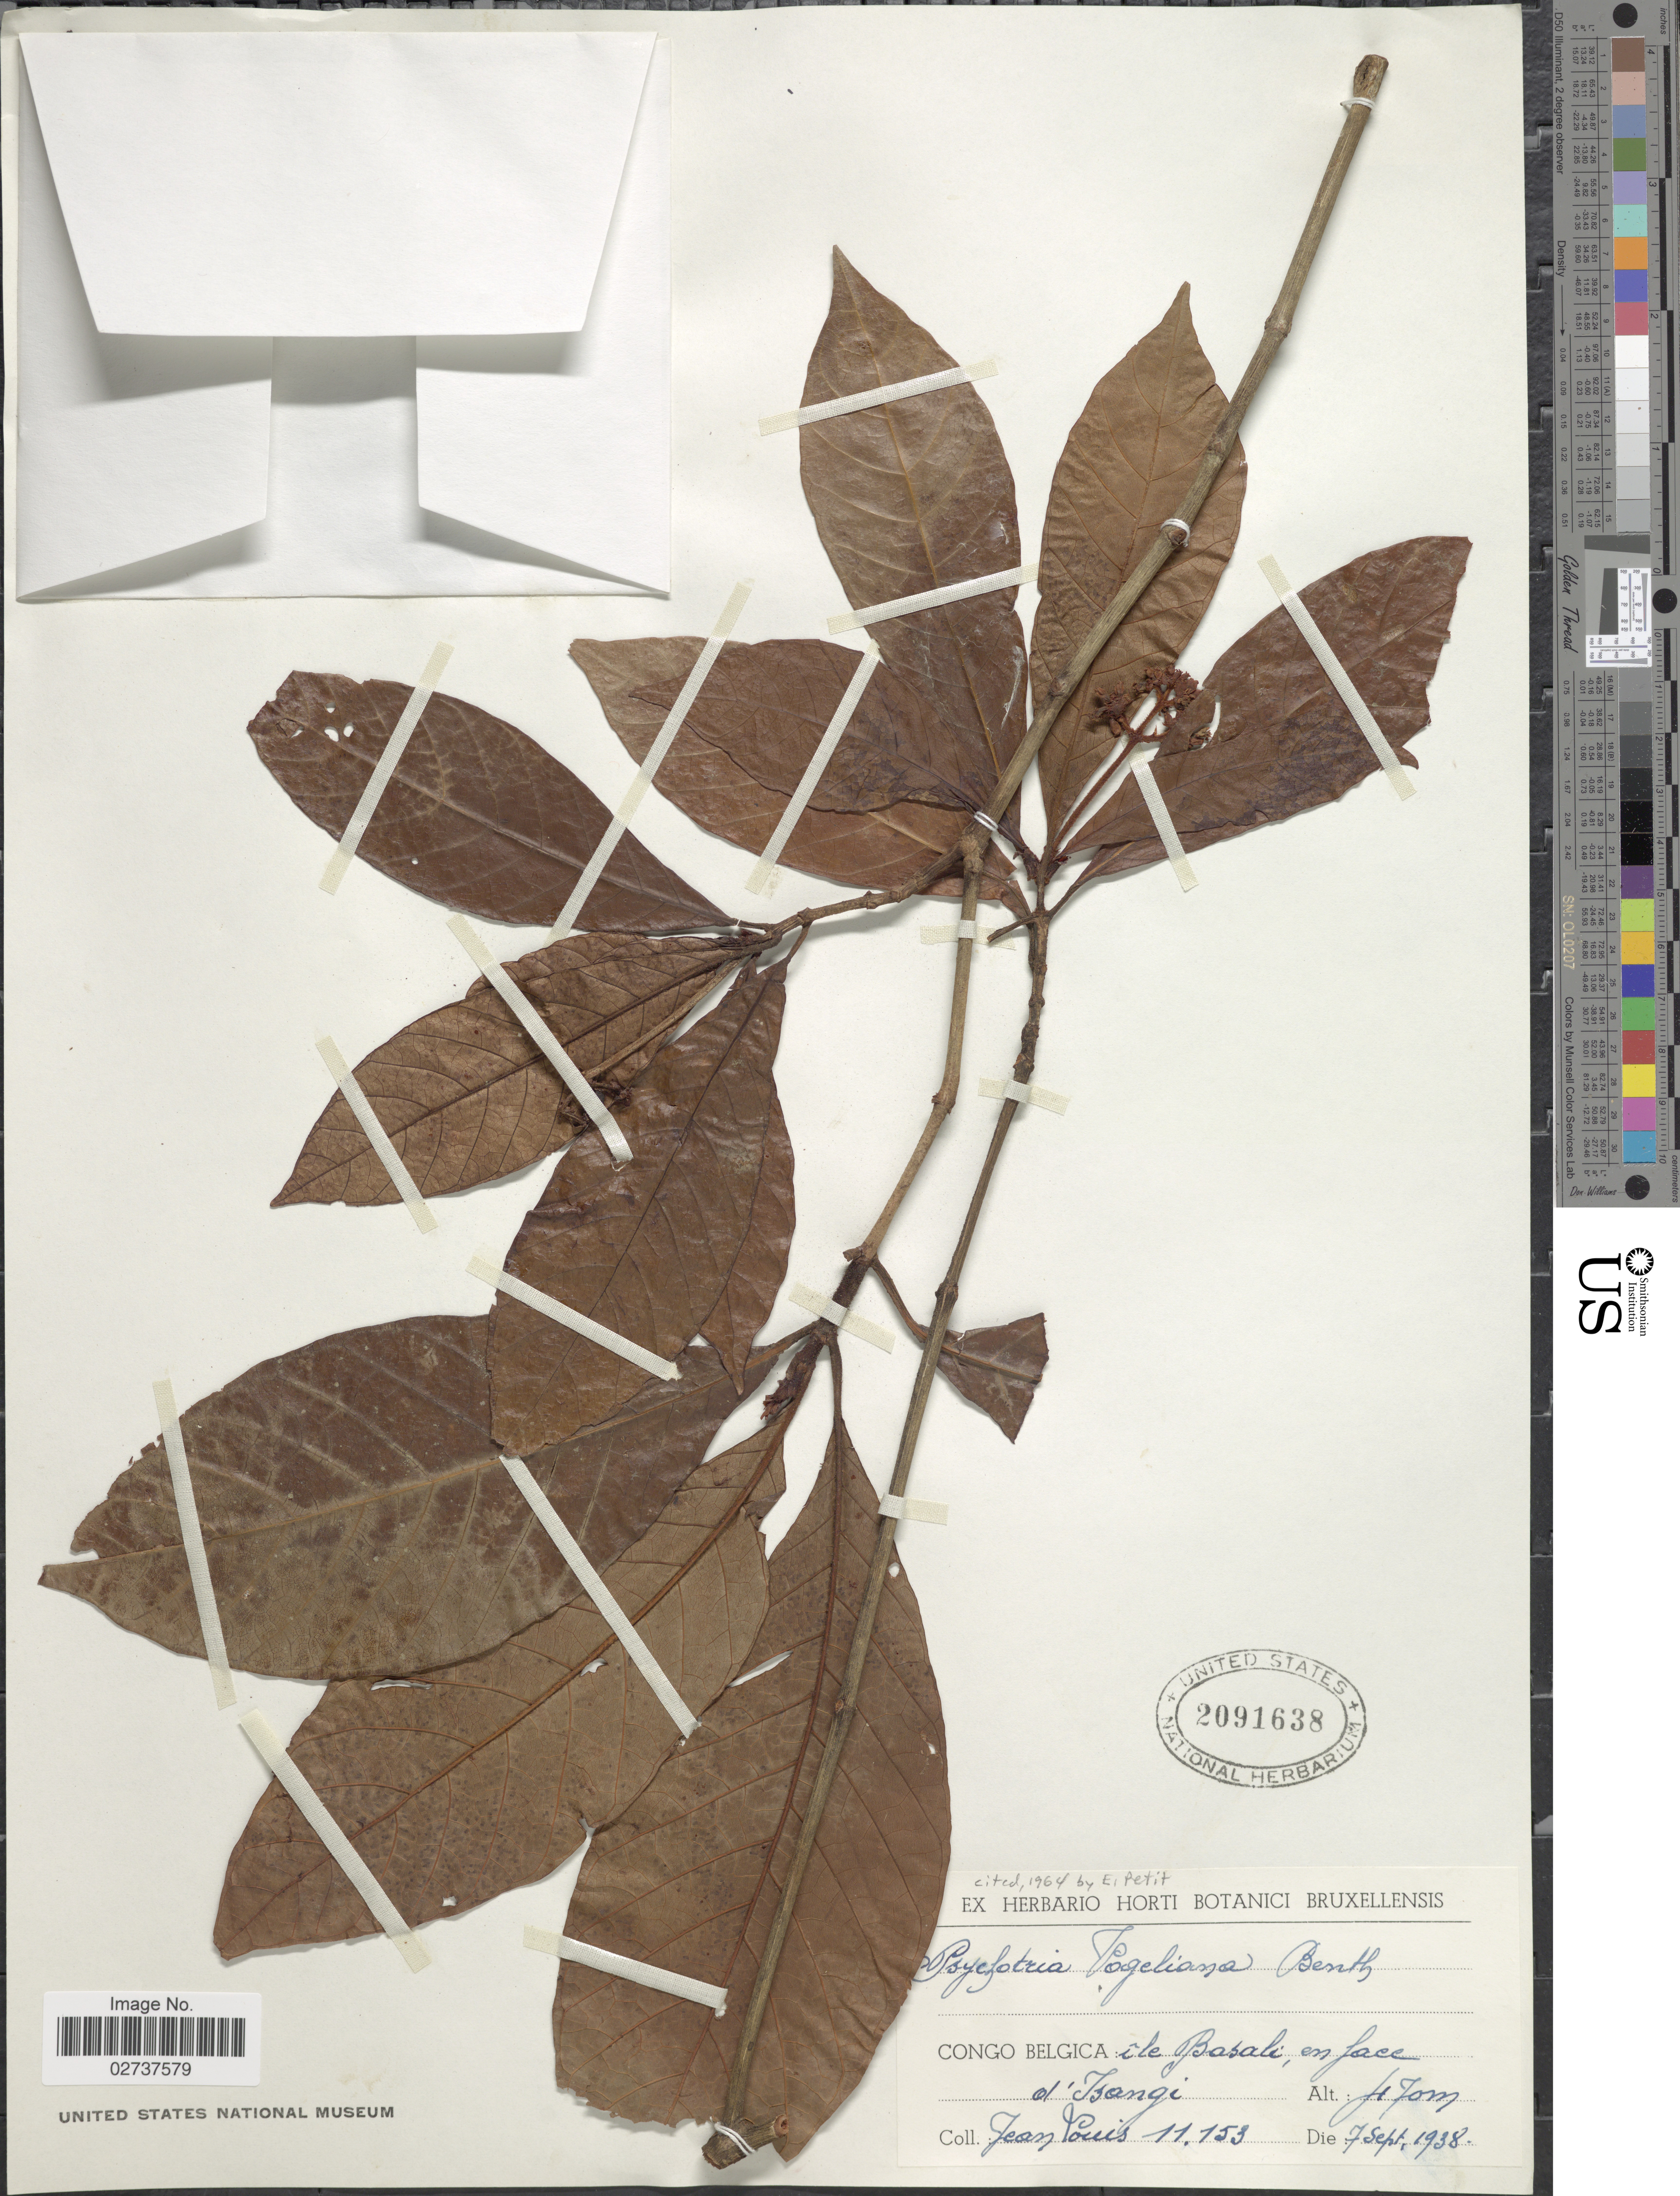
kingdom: Plantae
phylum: Tracheophyta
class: Magnoliopsida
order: Gentianales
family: Rubiaceae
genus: Psychotria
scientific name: Psychotria vogeliana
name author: Benth.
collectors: J. Louis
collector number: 11153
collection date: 1938-09-07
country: Congo, Democratic Republic of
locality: Congo Belgica: île Basali, en face d' Isangi.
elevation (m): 470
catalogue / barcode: US 2091638